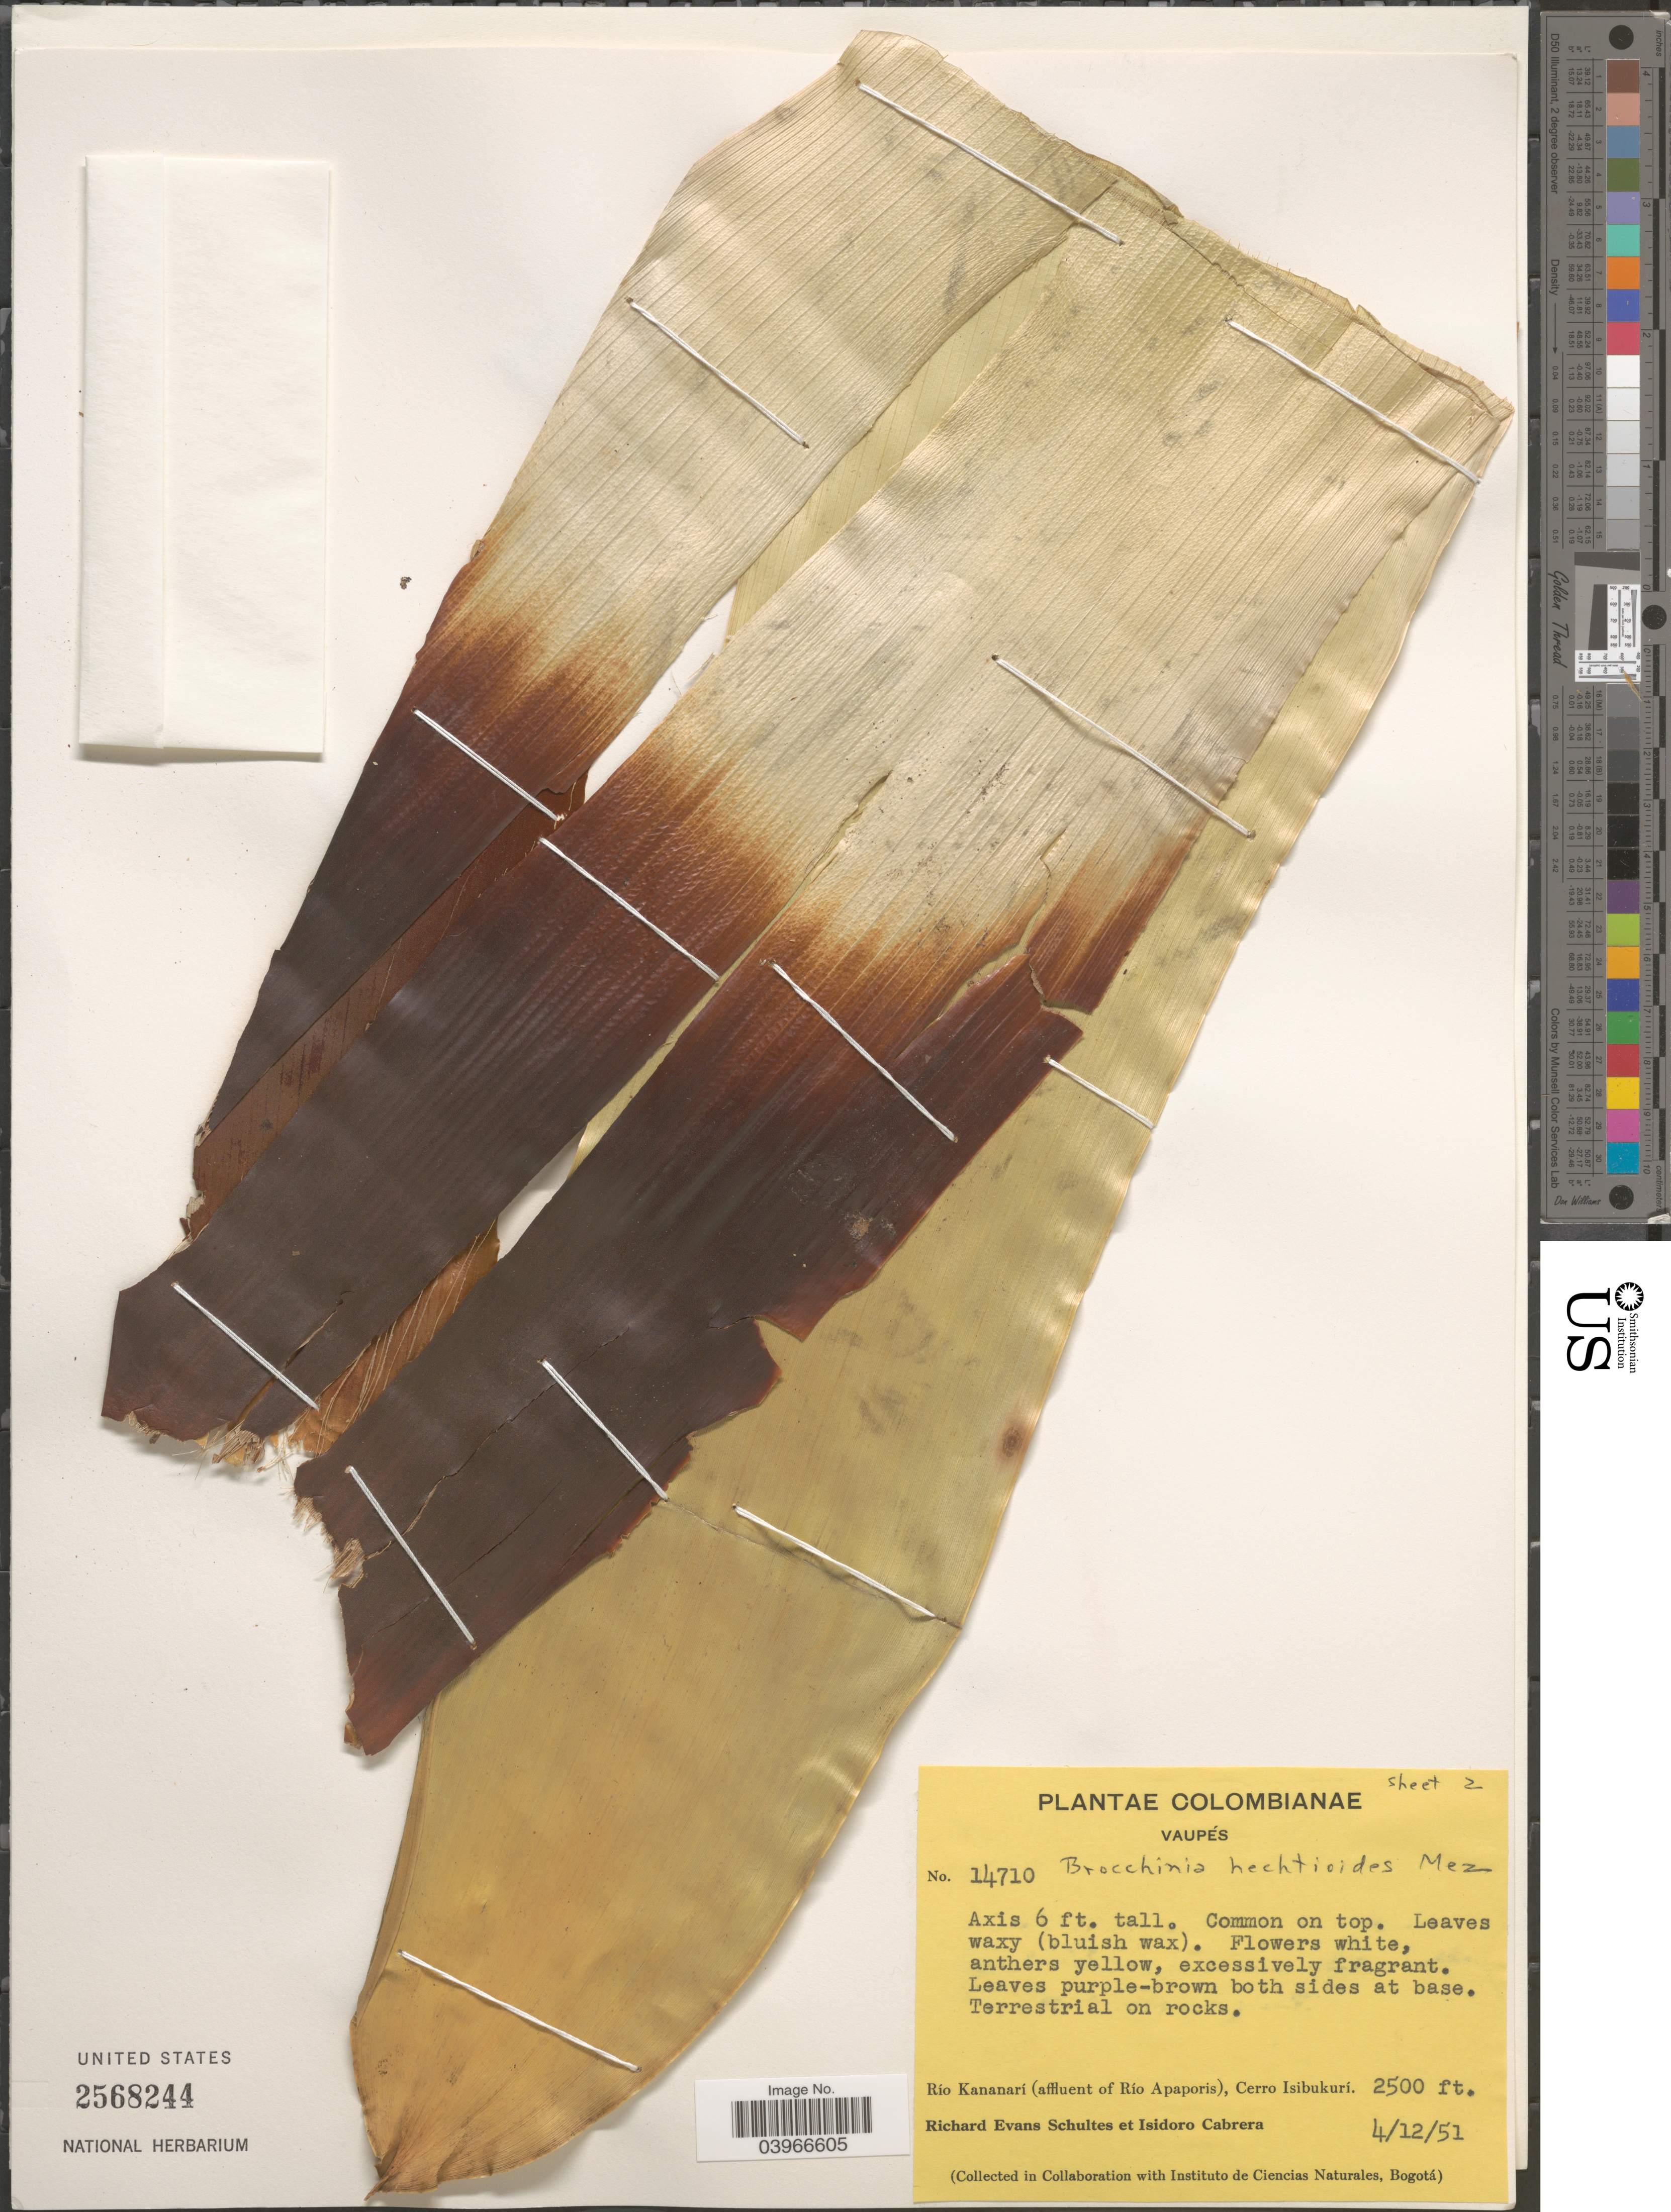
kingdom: Plantae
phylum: Tracheophyta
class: Liliopsida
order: Poales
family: Bromeliaceae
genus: Brocchinia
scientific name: Brocchinia hechtioides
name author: Mez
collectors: R. E. Schultes & I. Cabrera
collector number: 14710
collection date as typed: Transcribed d/m/y: 4/12/51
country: Colombia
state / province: Vaupés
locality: Río Kananarí (affluent of Río Apaporis), Cerro Isibukurí.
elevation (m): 762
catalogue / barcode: US 2568244